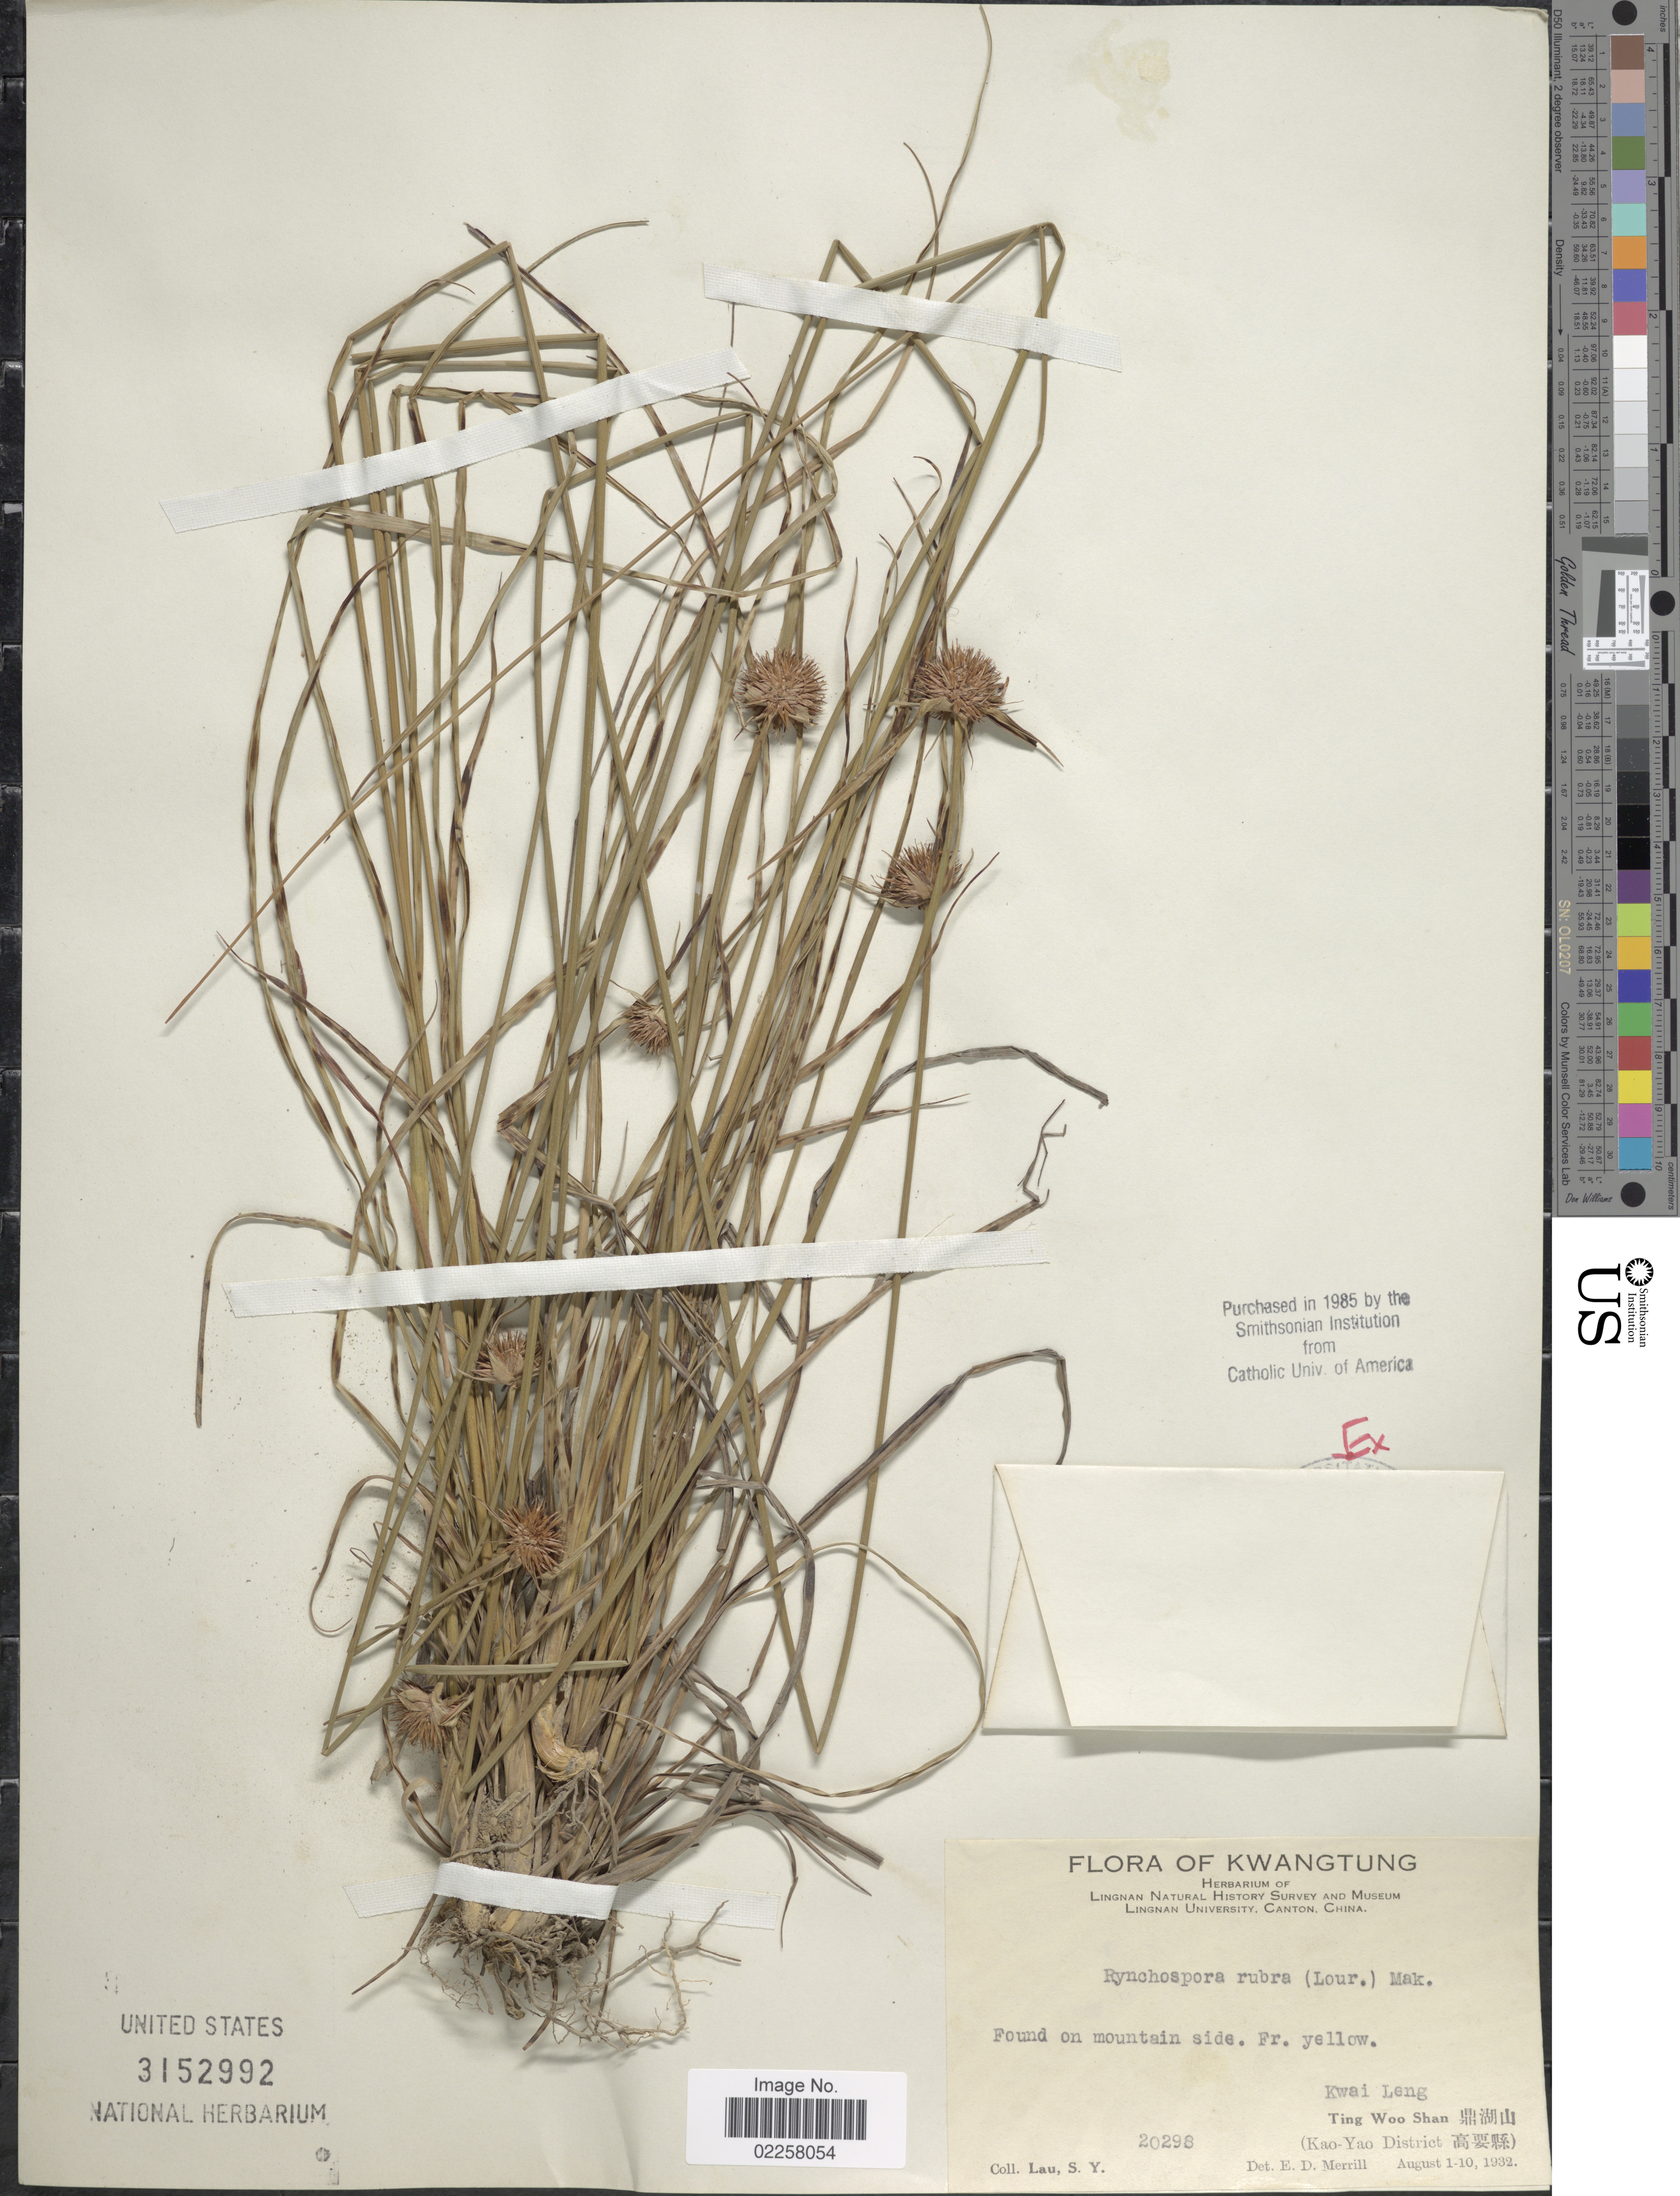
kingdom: Plantae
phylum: Tracheophyta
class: Liliopsida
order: Poales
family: Cyperaceae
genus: Rhynchospora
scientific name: Rhynchospora rubra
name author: (Lour.) Makino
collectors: S. Y. Lau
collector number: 20298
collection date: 1932-08-01/1932-08-10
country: China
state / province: Guangdong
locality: Kwangtung. Kwai Leng. Ting Woo Shan X. (Kao-Yao District X)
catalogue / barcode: US 3152992